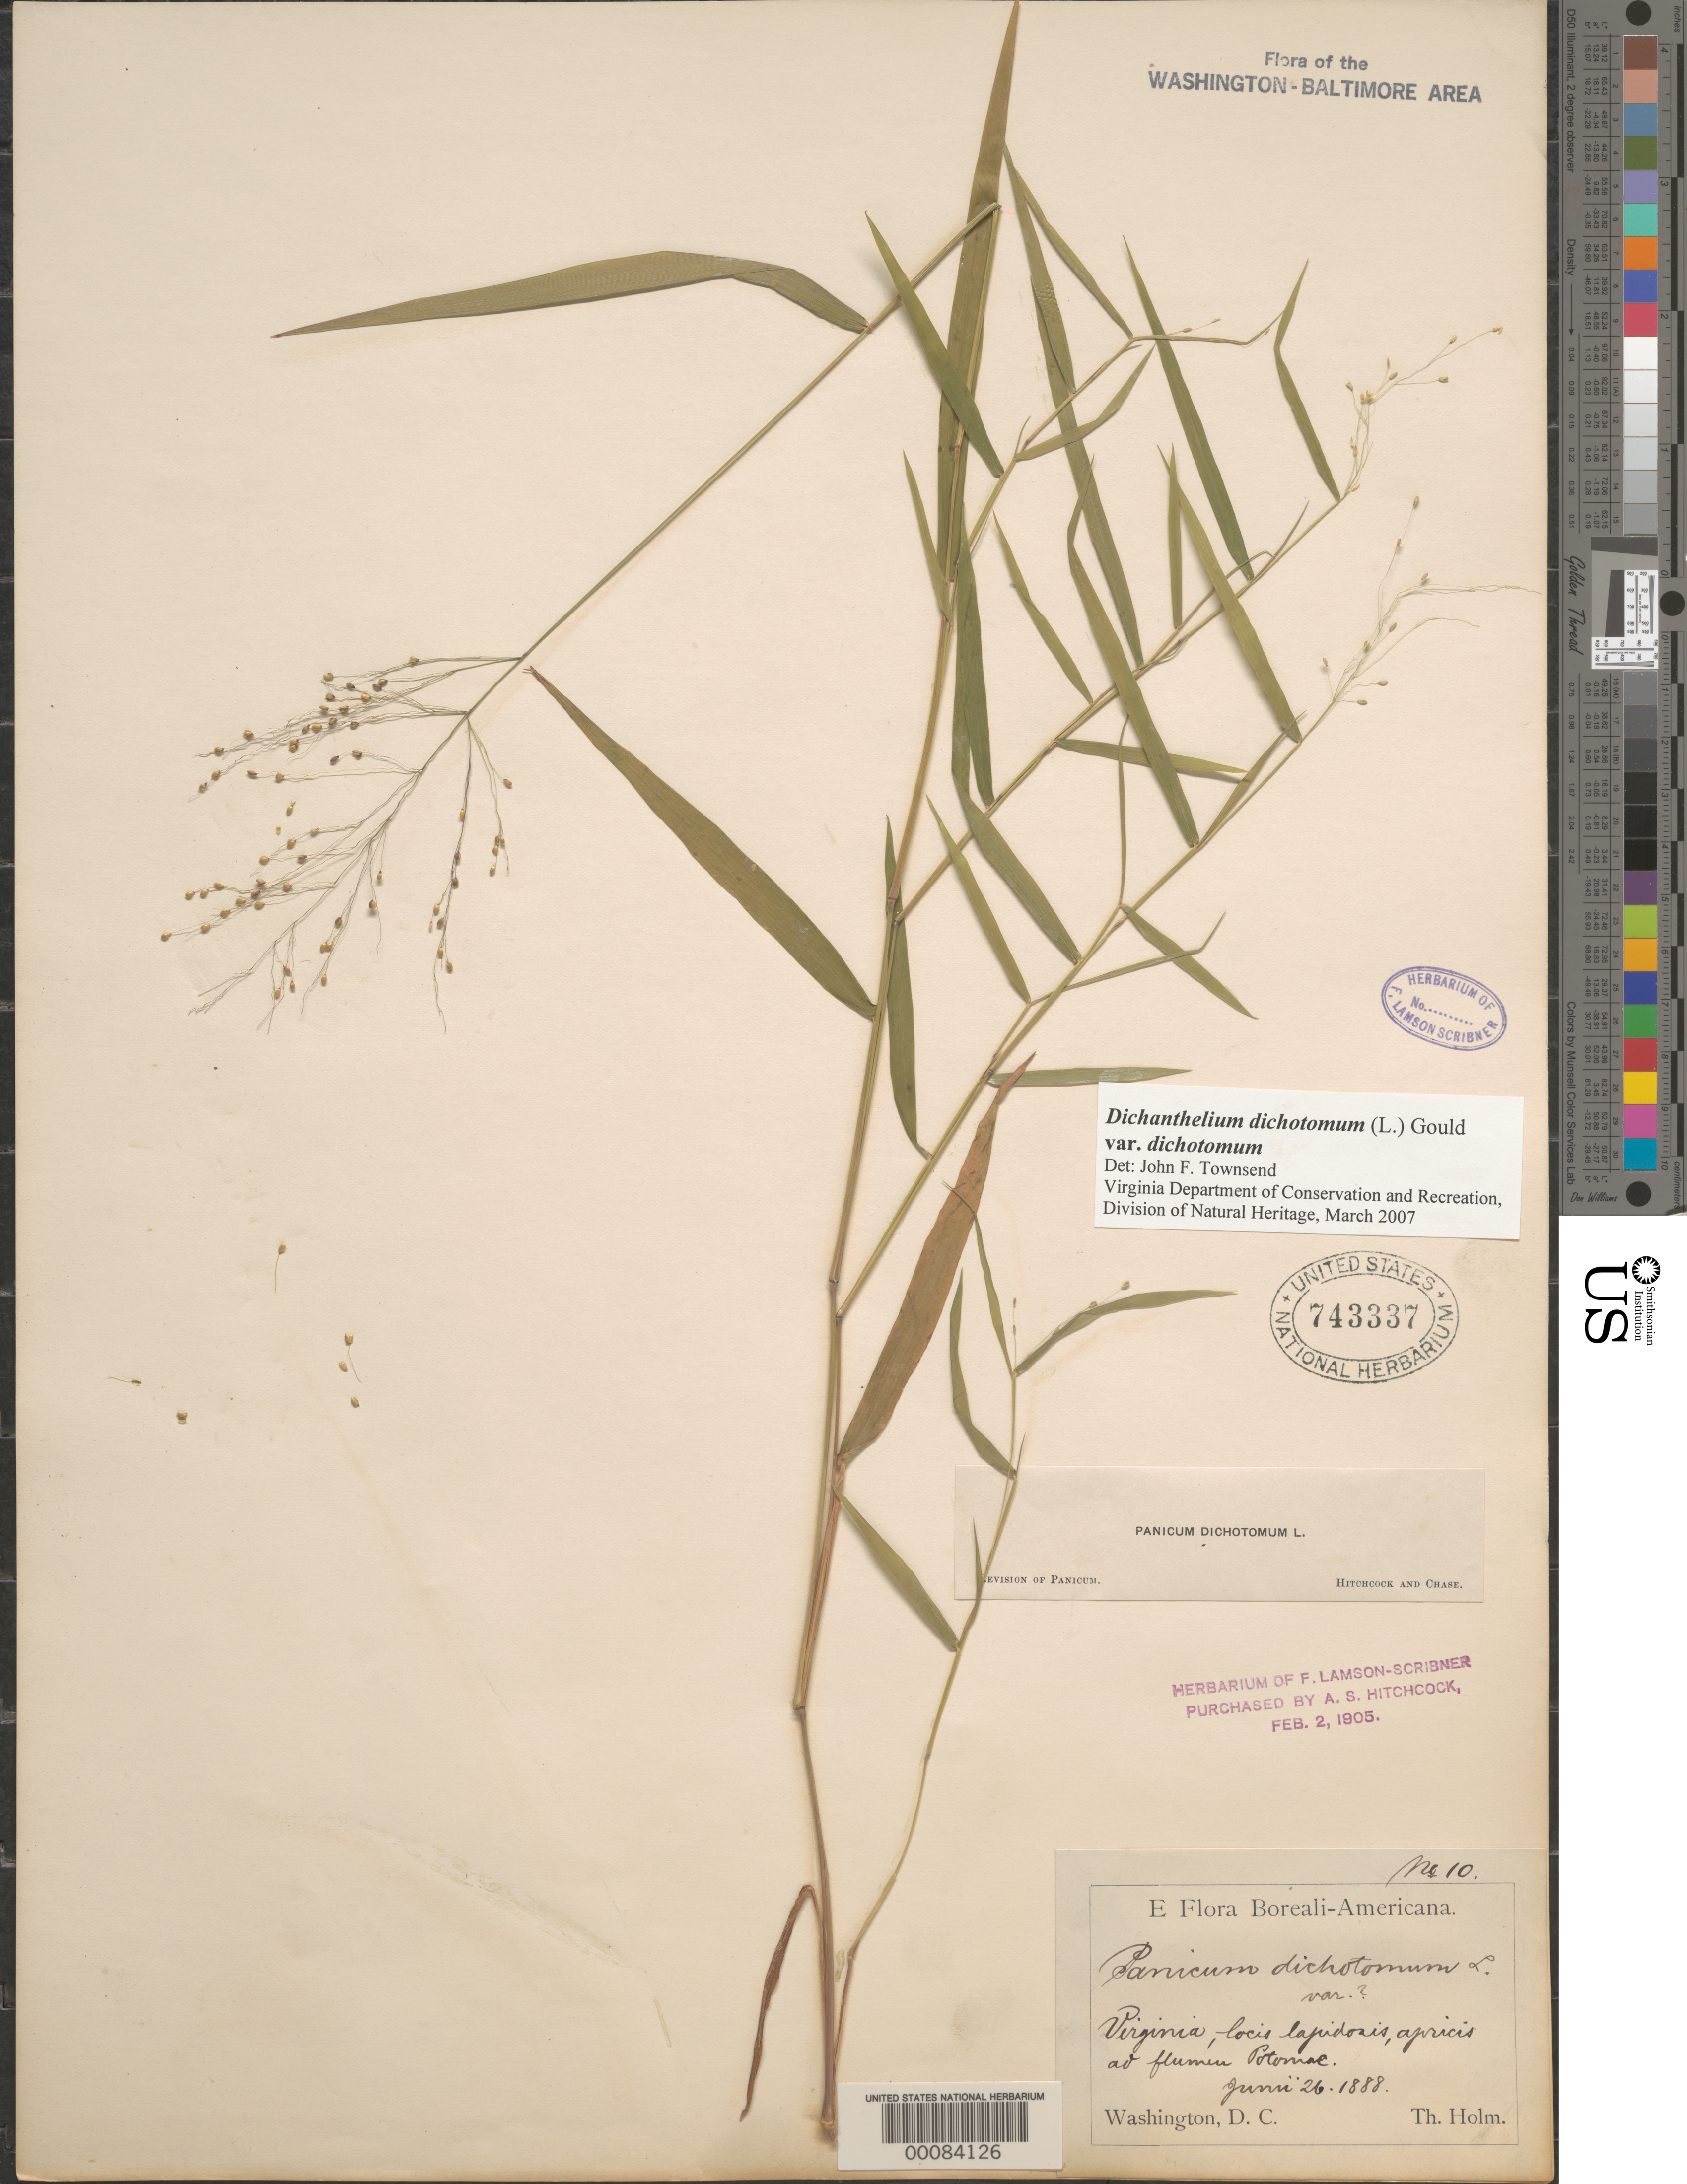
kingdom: Plantae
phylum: Tracheophyta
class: Liliopsida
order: Poales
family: Poaceae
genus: Dichanthelium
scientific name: Dichanthelium dichotomum var. dichotomum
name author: (L.) Gould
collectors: T. Holm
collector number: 10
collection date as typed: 26 Jun 1888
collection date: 1888-06-26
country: United States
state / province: Virginia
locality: Potomac River C. and O. Canal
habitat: Riverbank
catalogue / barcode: US 743337